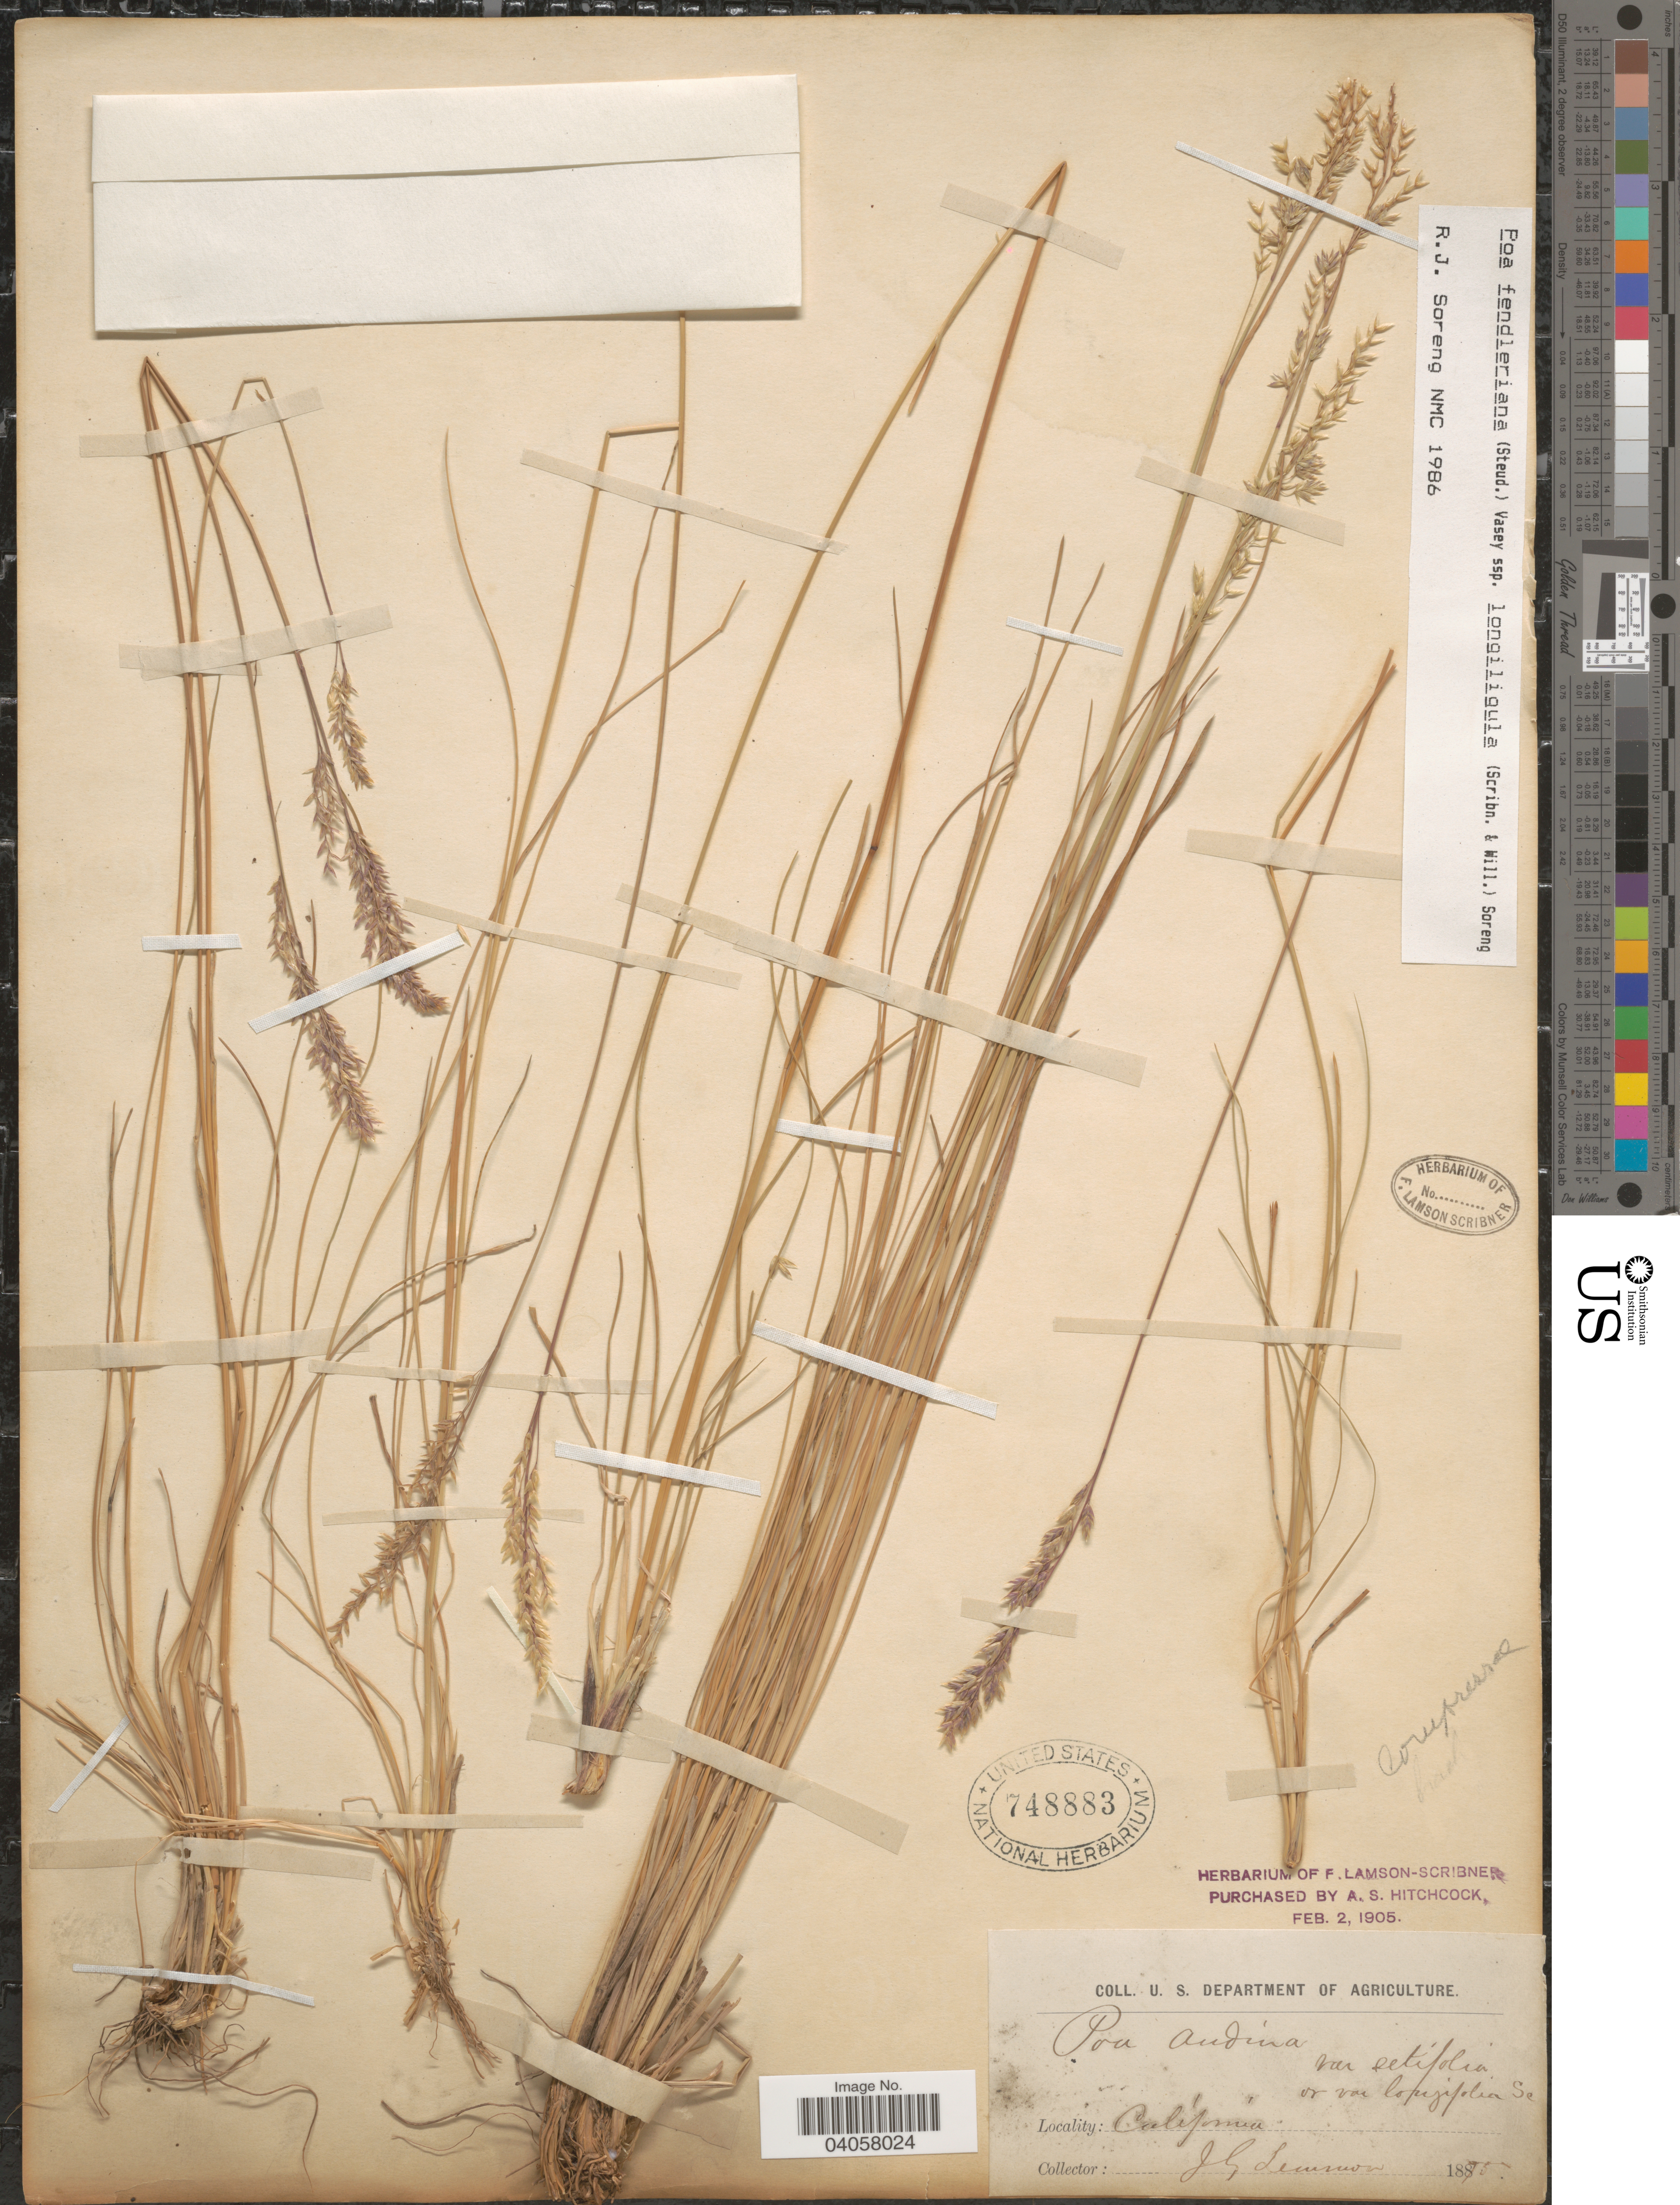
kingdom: Plantae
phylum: Tracheophyta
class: Liliopsida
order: Poales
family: Poaceae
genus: Poa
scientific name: Poa fendleriana subsp. longiligula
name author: (Scribn. & T.A. Williams) Soreng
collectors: J. Lemmon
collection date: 1875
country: United States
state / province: California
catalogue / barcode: US 748883